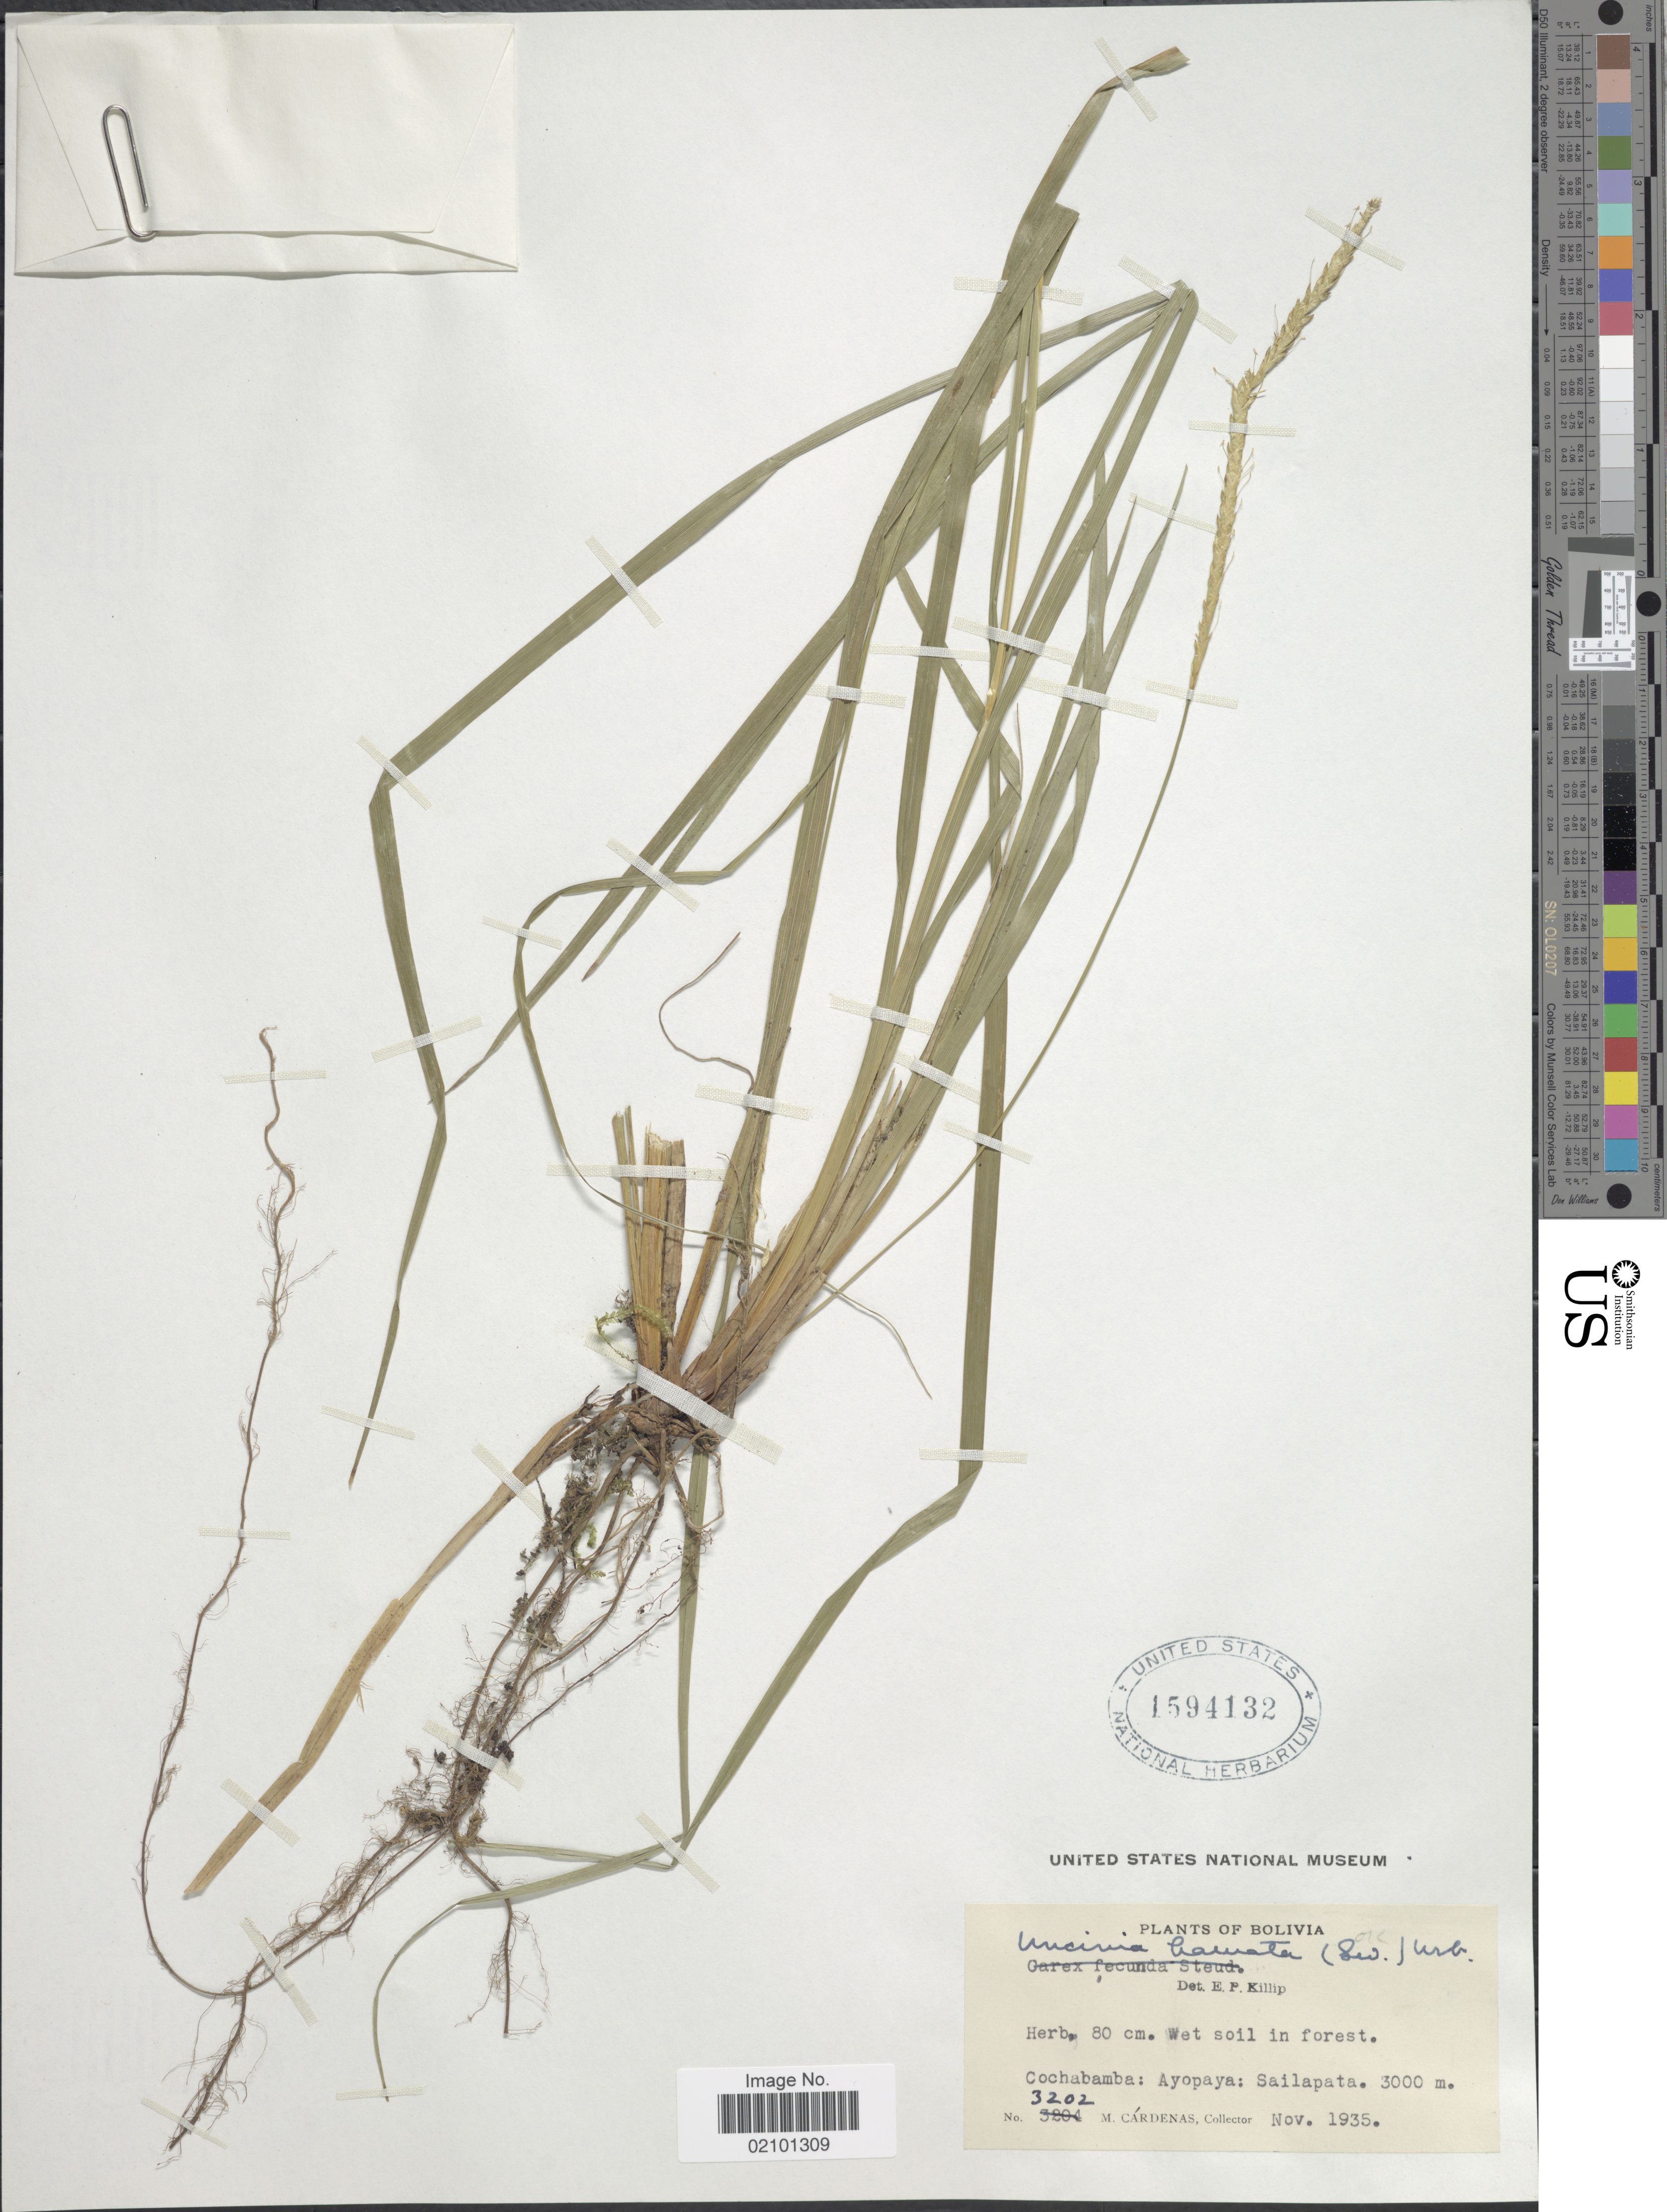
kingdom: Plantae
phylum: Tracheophyta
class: Liliopsida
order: Poales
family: Cyperaceae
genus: Carex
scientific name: Carex hamata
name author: Sw.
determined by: Jimnéz-Mejias, Pedro, (UPOS), Universidad Pablo de Olavide (SPAIN)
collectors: M. Cárdenas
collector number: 3202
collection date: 1935-11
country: Bolivia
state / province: Cochabamba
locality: Cochabamba: Ayopaya: Sailapata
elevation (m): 3000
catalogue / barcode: US 1594132